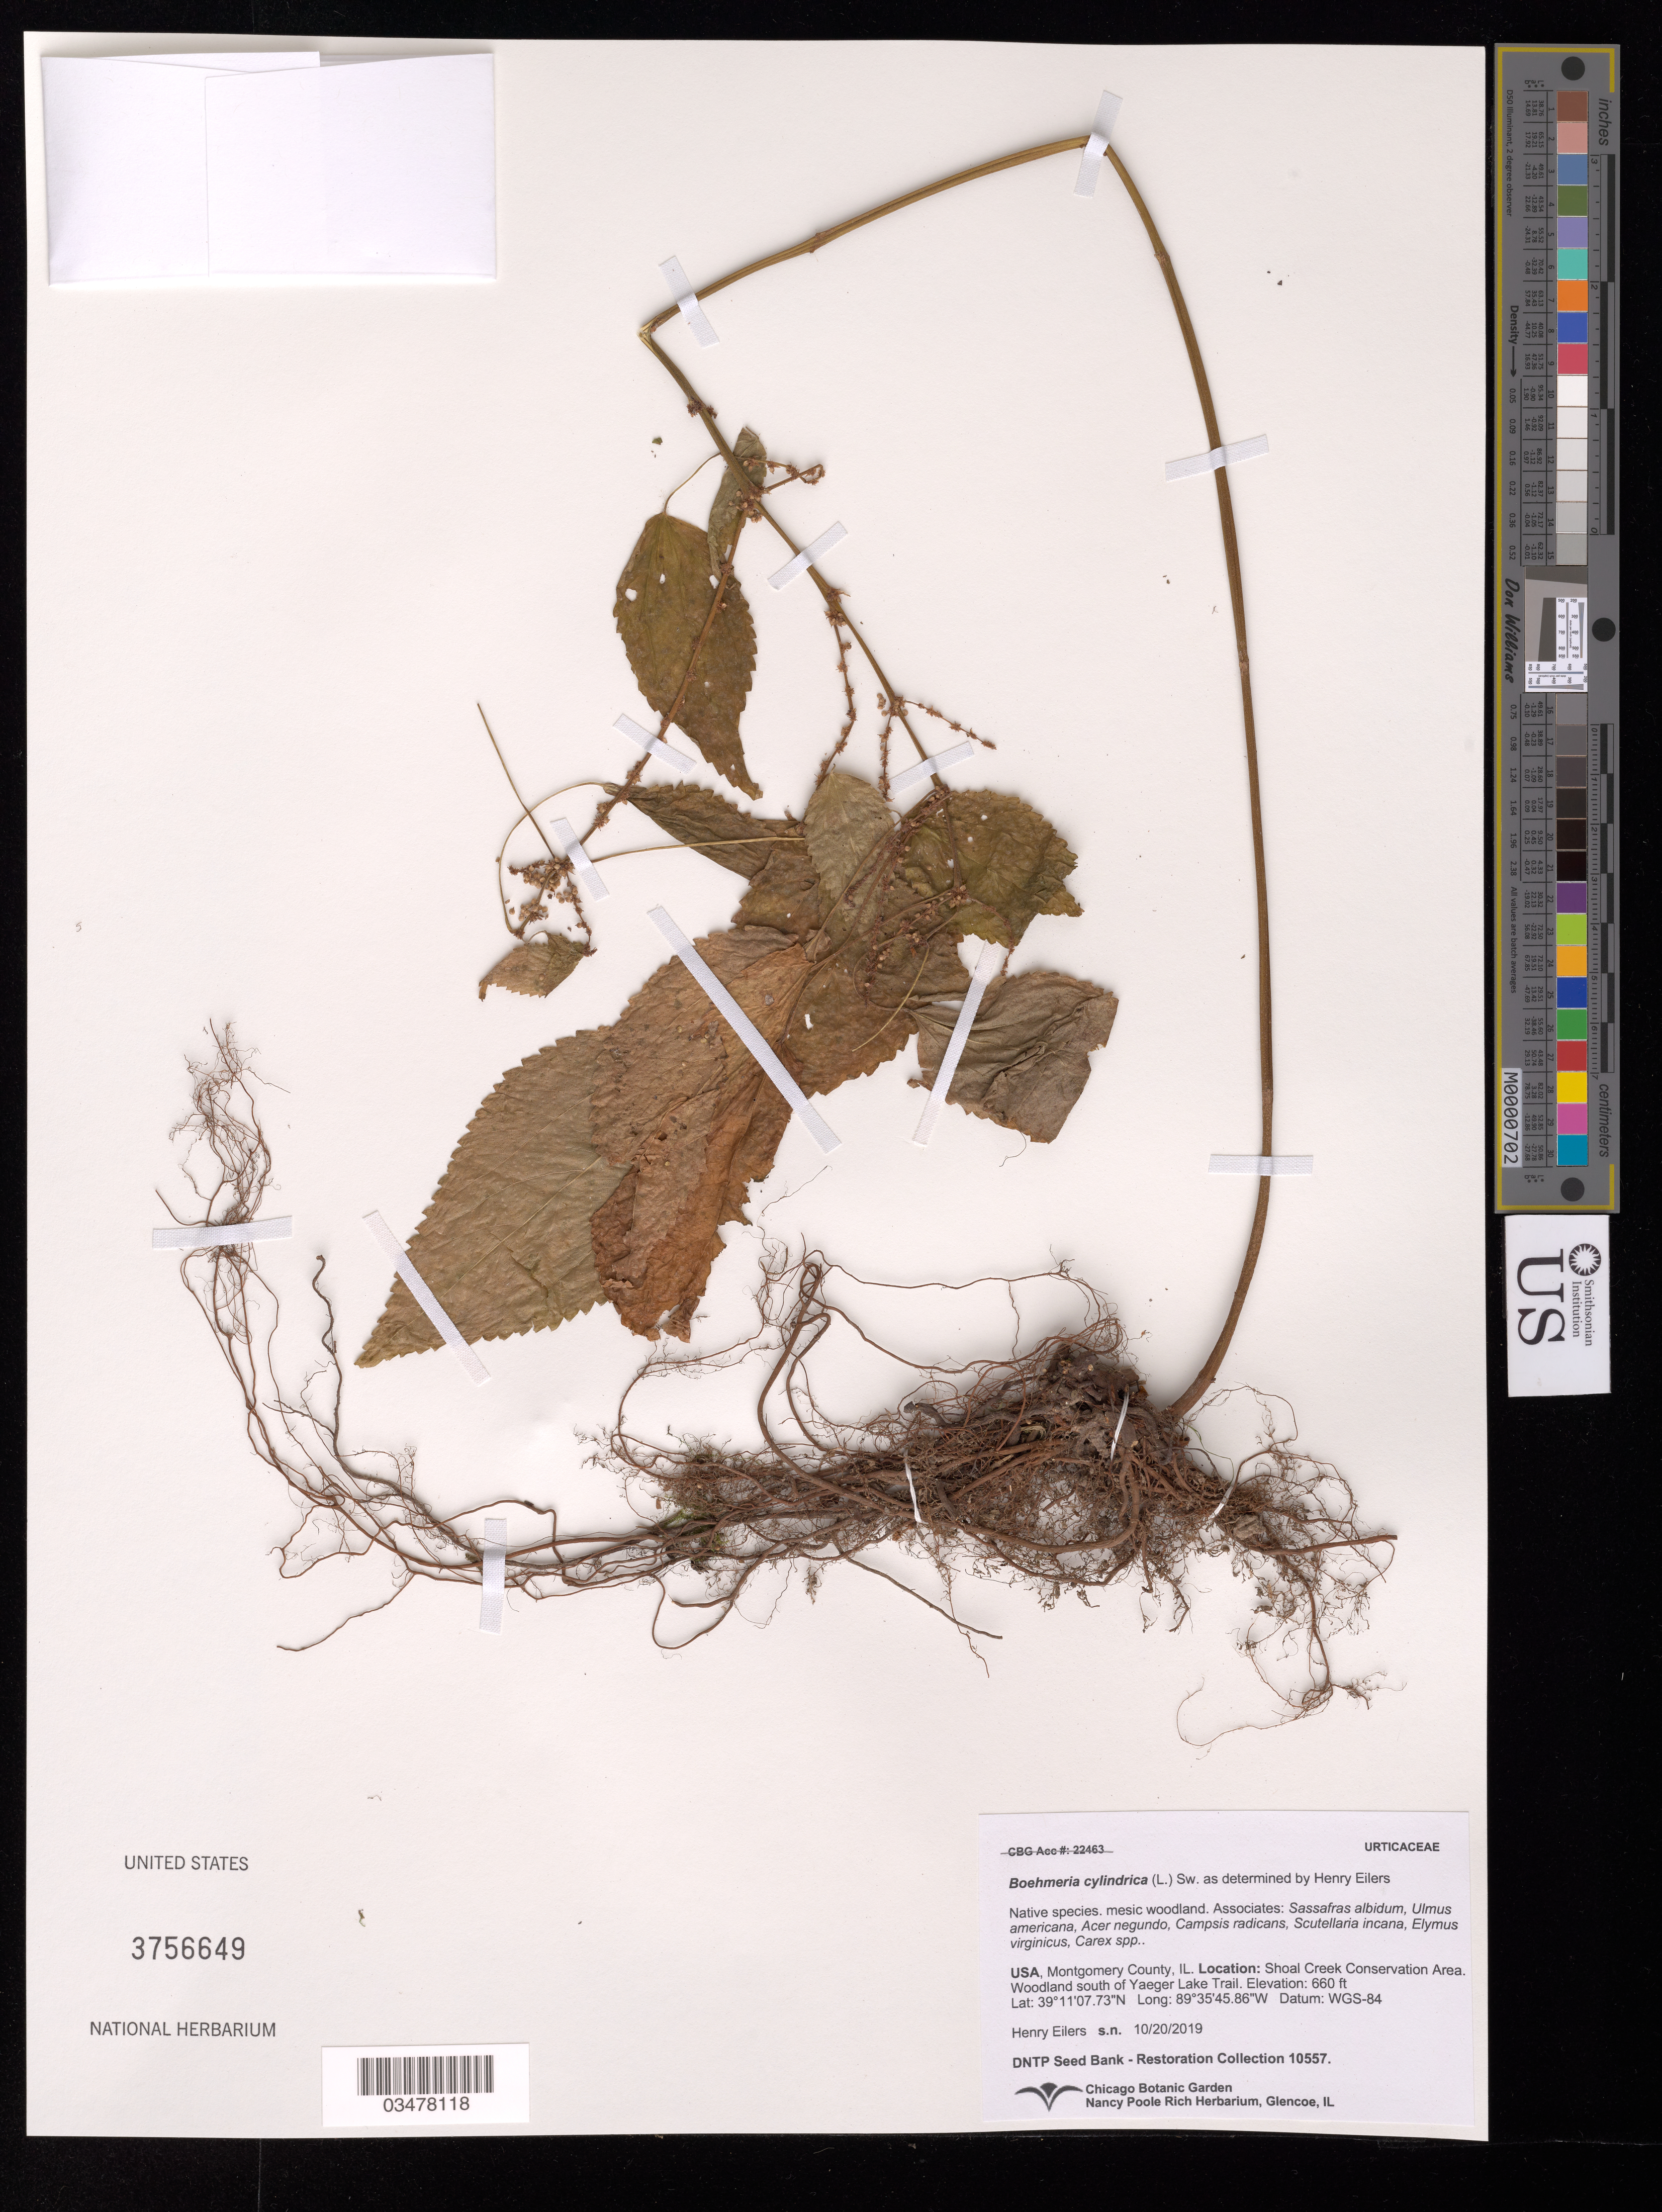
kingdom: Plantae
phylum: Tracheophyta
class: Magnoliopsida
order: Rosales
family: Urticaceae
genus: Boehmeria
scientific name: Boehmeria cylindrica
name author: (L.) Sw.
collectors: H. Eilers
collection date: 2019-10-20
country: United States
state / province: Illinois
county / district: Montgomery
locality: Litchfield, S of Yaeger Lake trail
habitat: Mesic woodland. With Ulmus americana, Acer negundo, Elymus virginicus, Carex sp., etc.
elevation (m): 201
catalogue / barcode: US 3756649